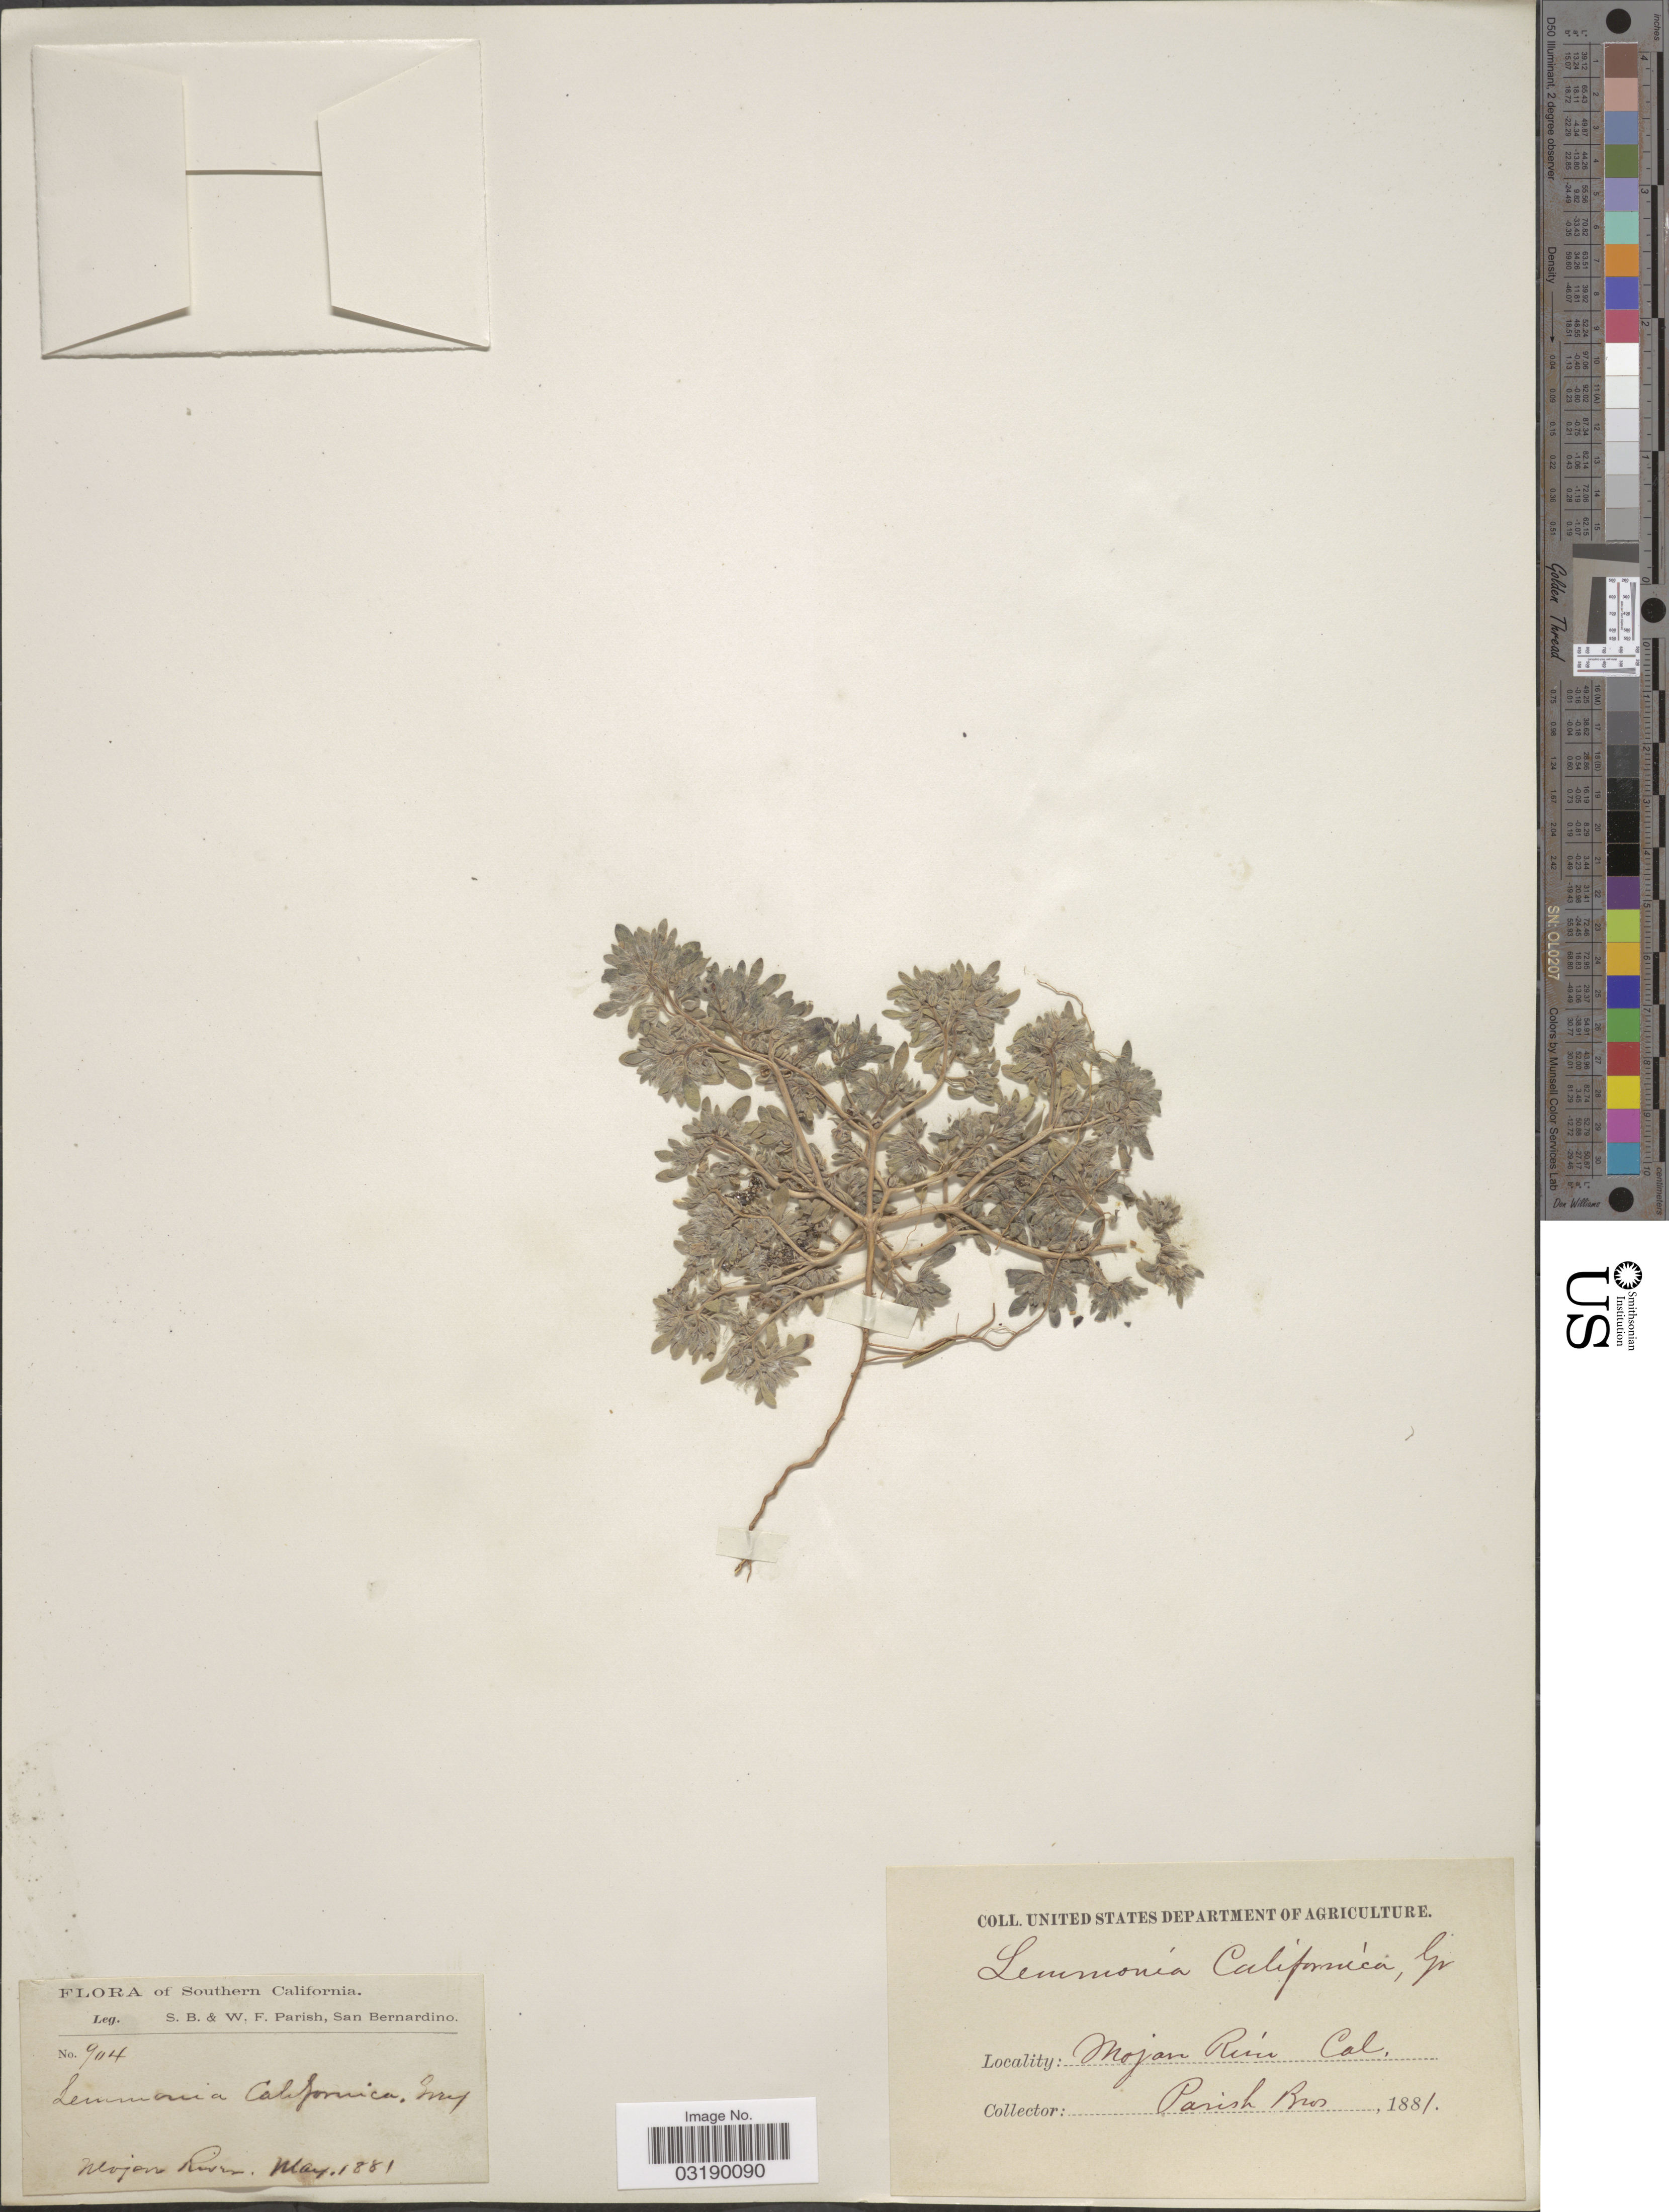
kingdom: Plantae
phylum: Tracheophyta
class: Magnoliopsida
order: Boraginales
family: Namaceae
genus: Nama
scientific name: Nama californica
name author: (A. Gray) J.D. Bacon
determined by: Strong, Mark T., (BOT), Smithsonian Institution - National Museum of Natural History (UNITED STATES)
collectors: S. B. Parish & W. F. Parish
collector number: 904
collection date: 1881-05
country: United States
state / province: California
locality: Southern California. Mojave River.